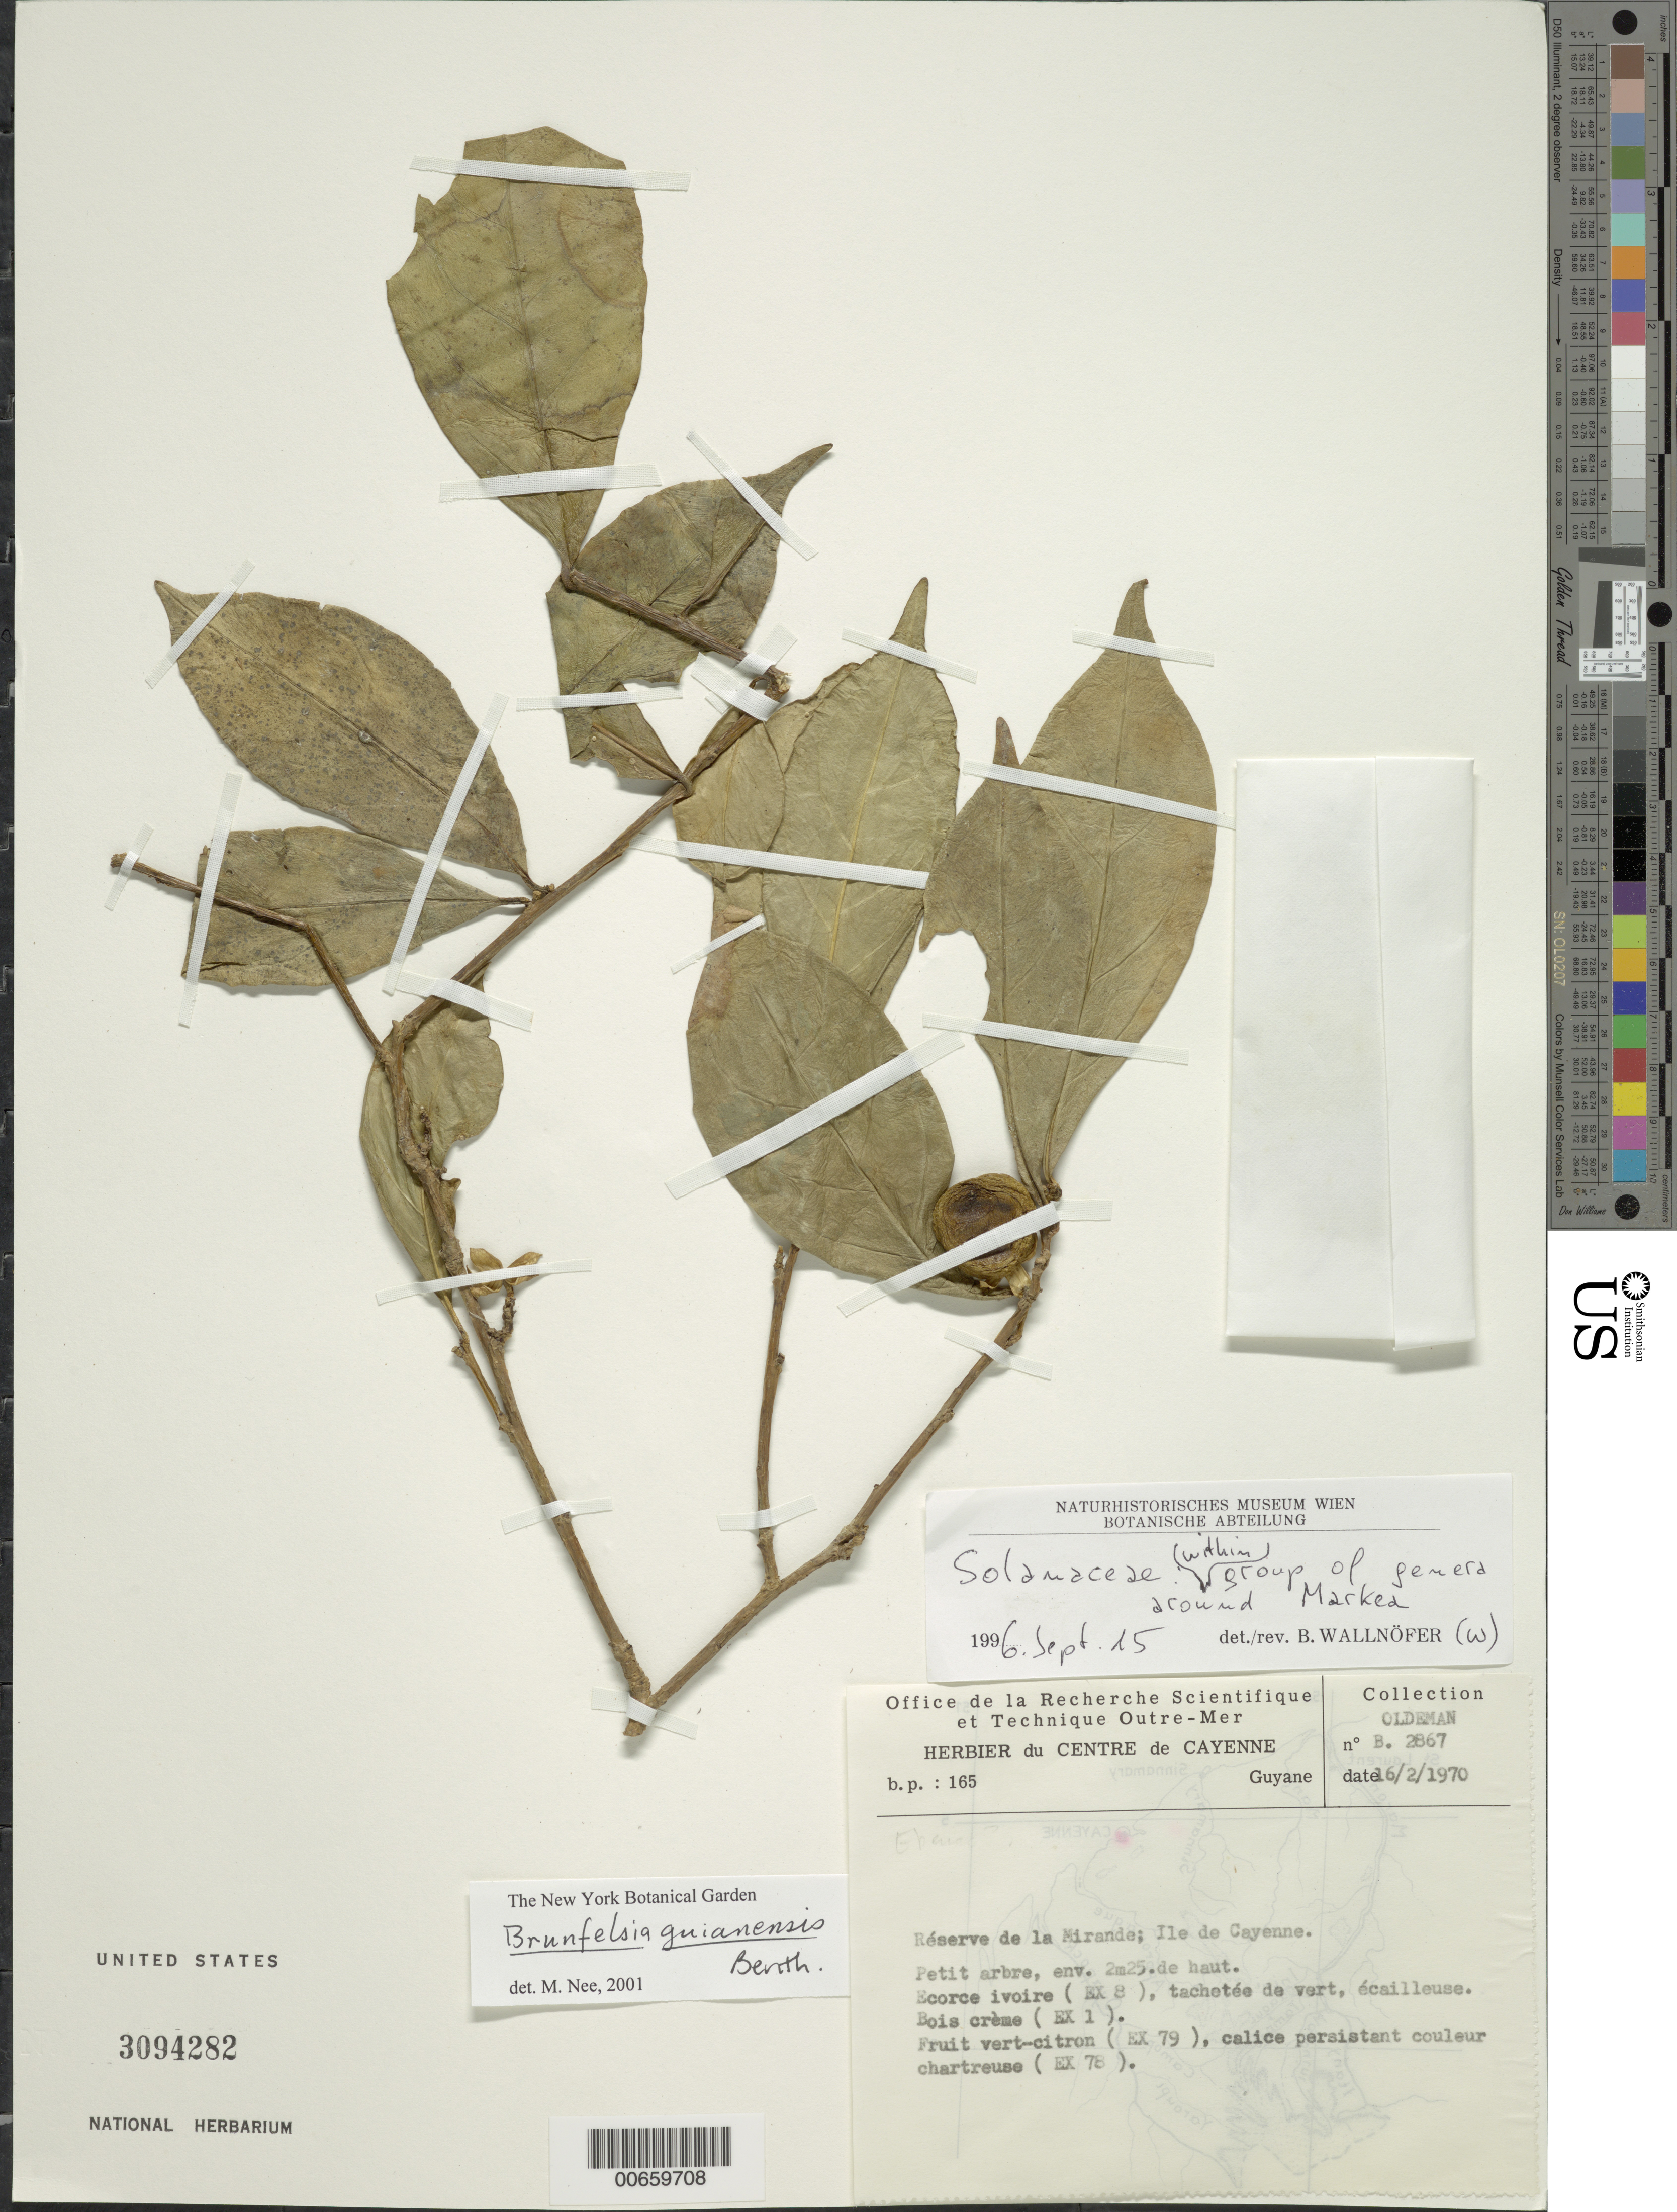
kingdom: Plantae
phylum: Tracheophyta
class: Magnoliopsida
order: Solanales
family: Solanaceae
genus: Brunfelsia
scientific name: Brunfelsia guianensis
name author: Benth.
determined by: Nee, Michael H.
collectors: R. Oldeman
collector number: B 2867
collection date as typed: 6-Feb-70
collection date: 1970-02-06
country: French Guiana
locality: Réserve de la Mirande, Ile de Cayenne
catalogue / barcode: US 3094282